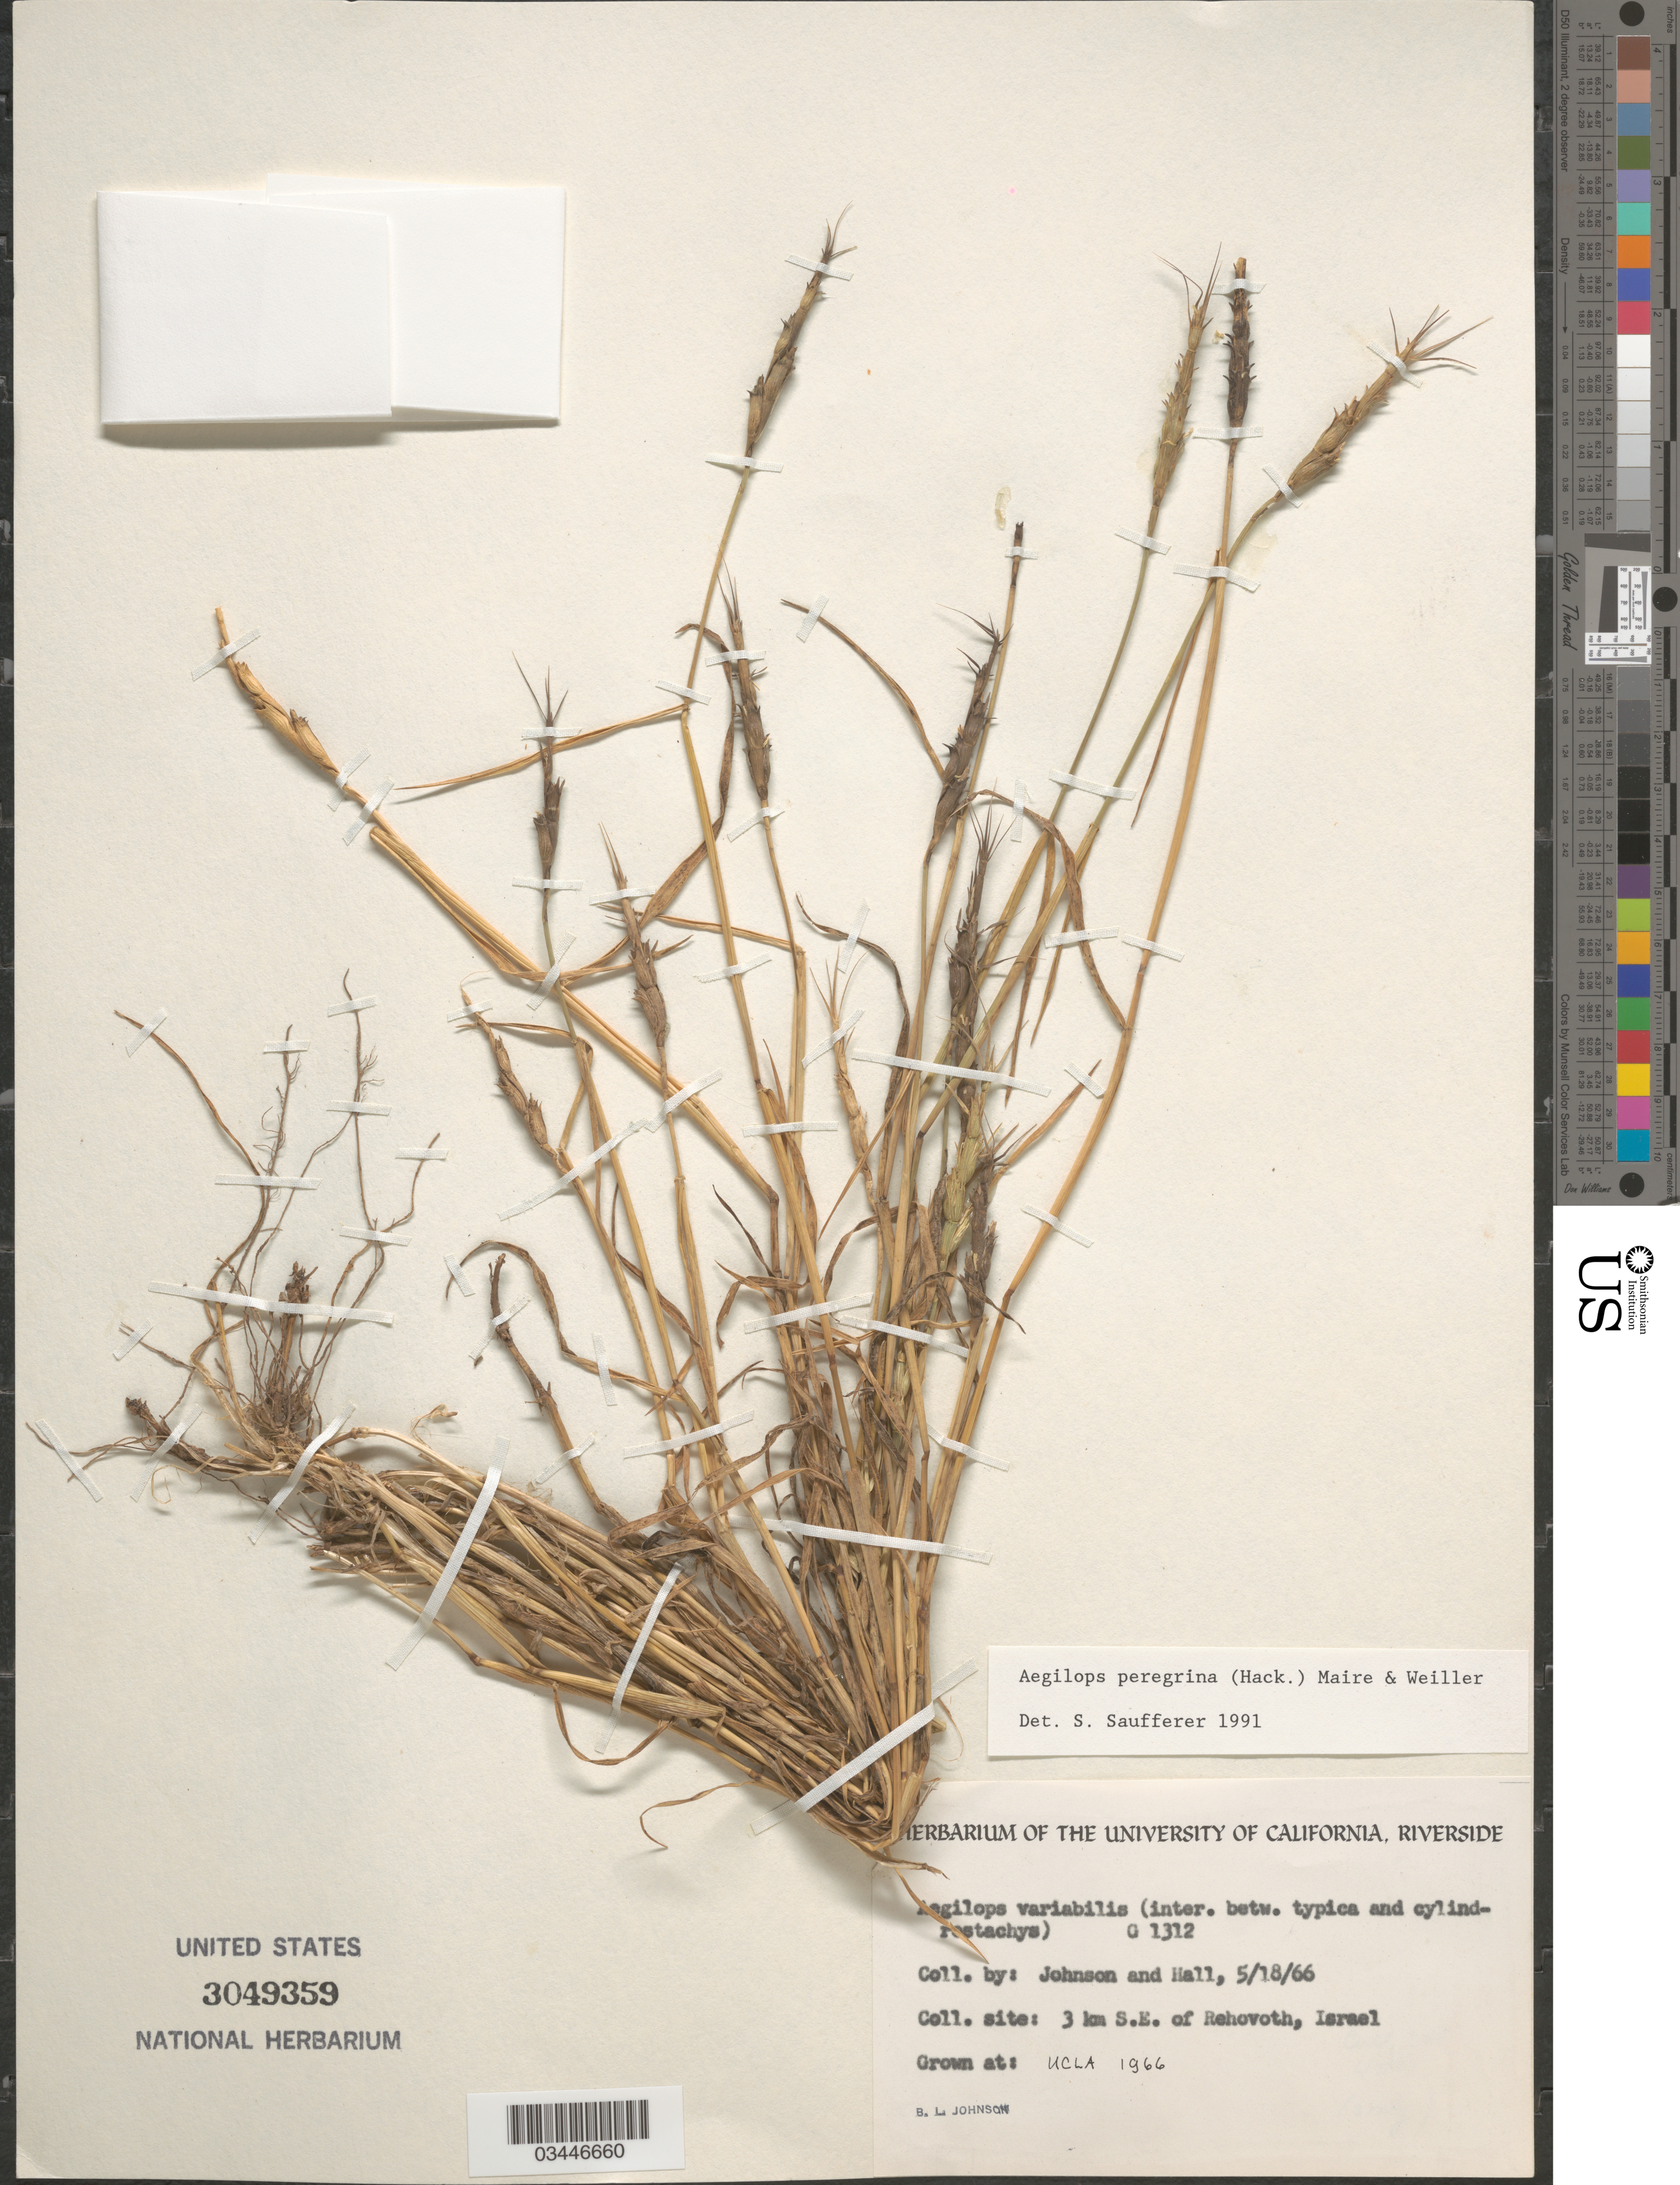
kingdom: Plantae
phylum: Tracheophyta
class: Liliopsida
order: Poales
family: Poaceae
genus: Aegilops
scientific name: Aegilops peregrina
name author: (Hack.) Eig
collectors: B. Johnson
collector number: G1312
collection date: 1966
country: United States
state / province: California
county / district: Los Angeles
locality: UCLA.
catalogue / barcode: US 3049359